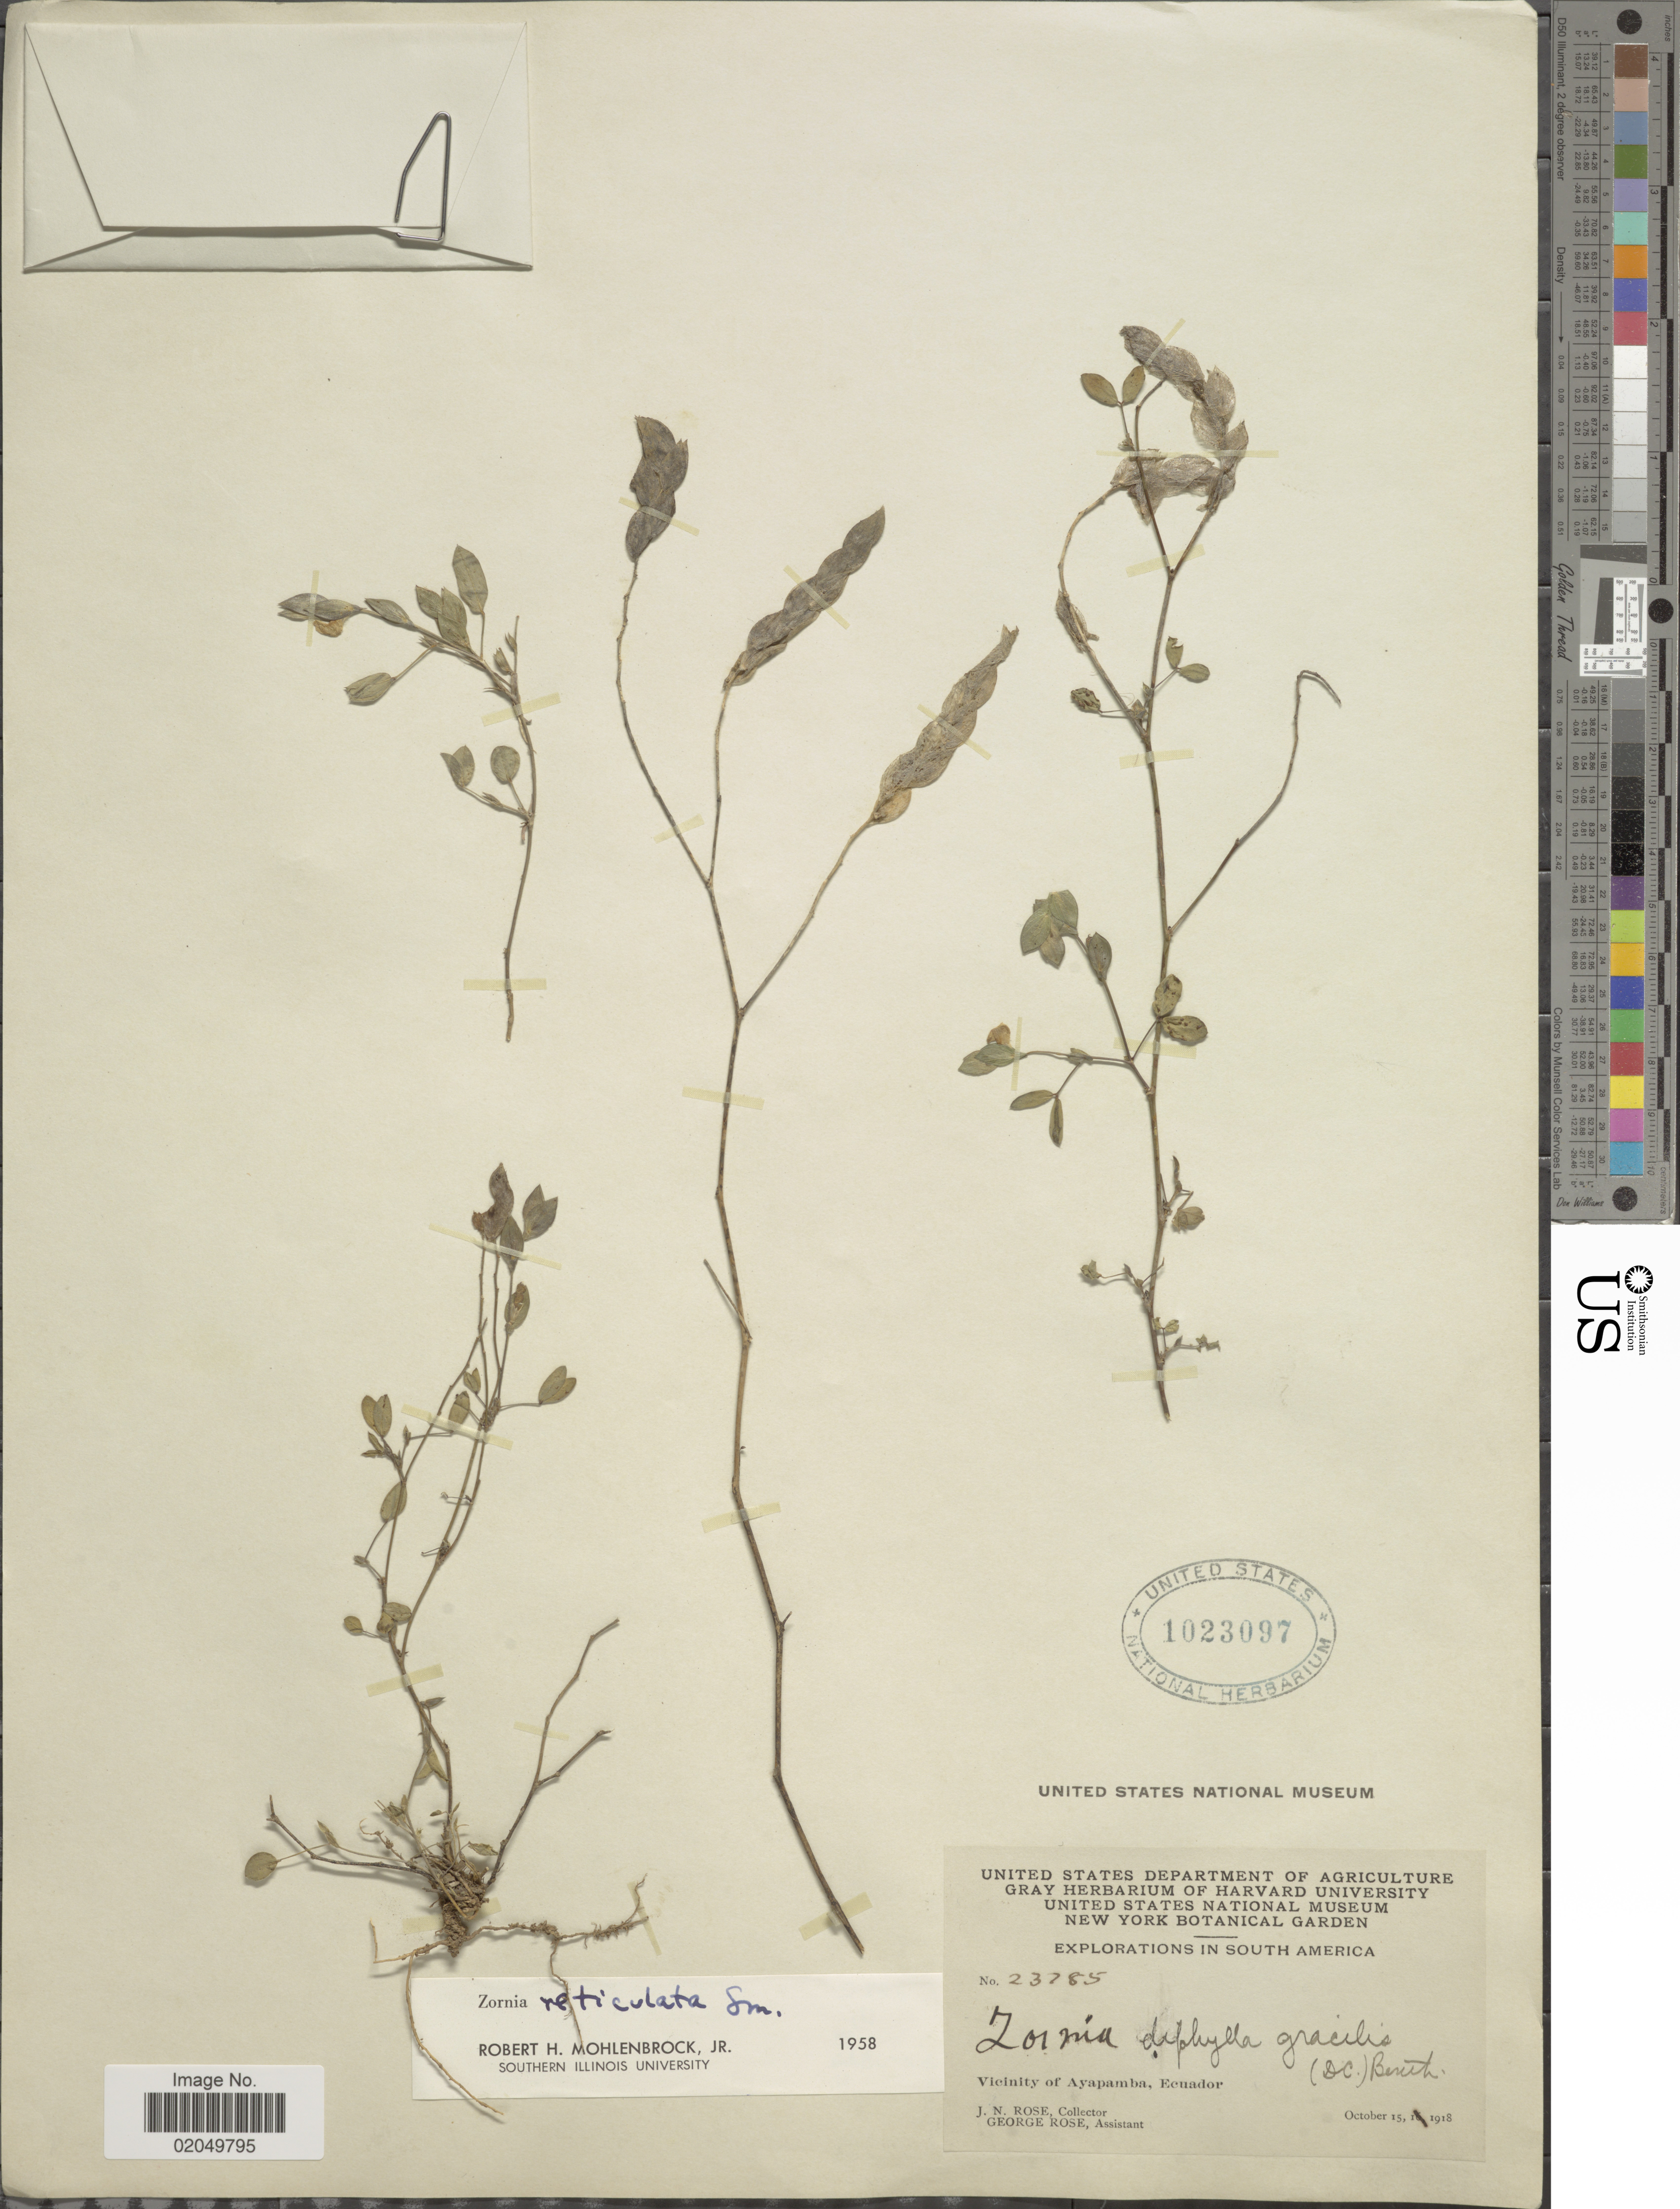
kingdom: Plantae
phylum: Tracheophyta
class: Magnoliopsida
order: Fabales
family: Fabaceae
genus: Zornia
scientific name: Zornia reticulata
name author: Sm.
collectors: J. N. Rose & G. Rose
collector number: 23785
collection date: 1918-10-15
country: Ecuador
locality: Vicinity of Ayapamba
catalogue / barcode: US 1023097